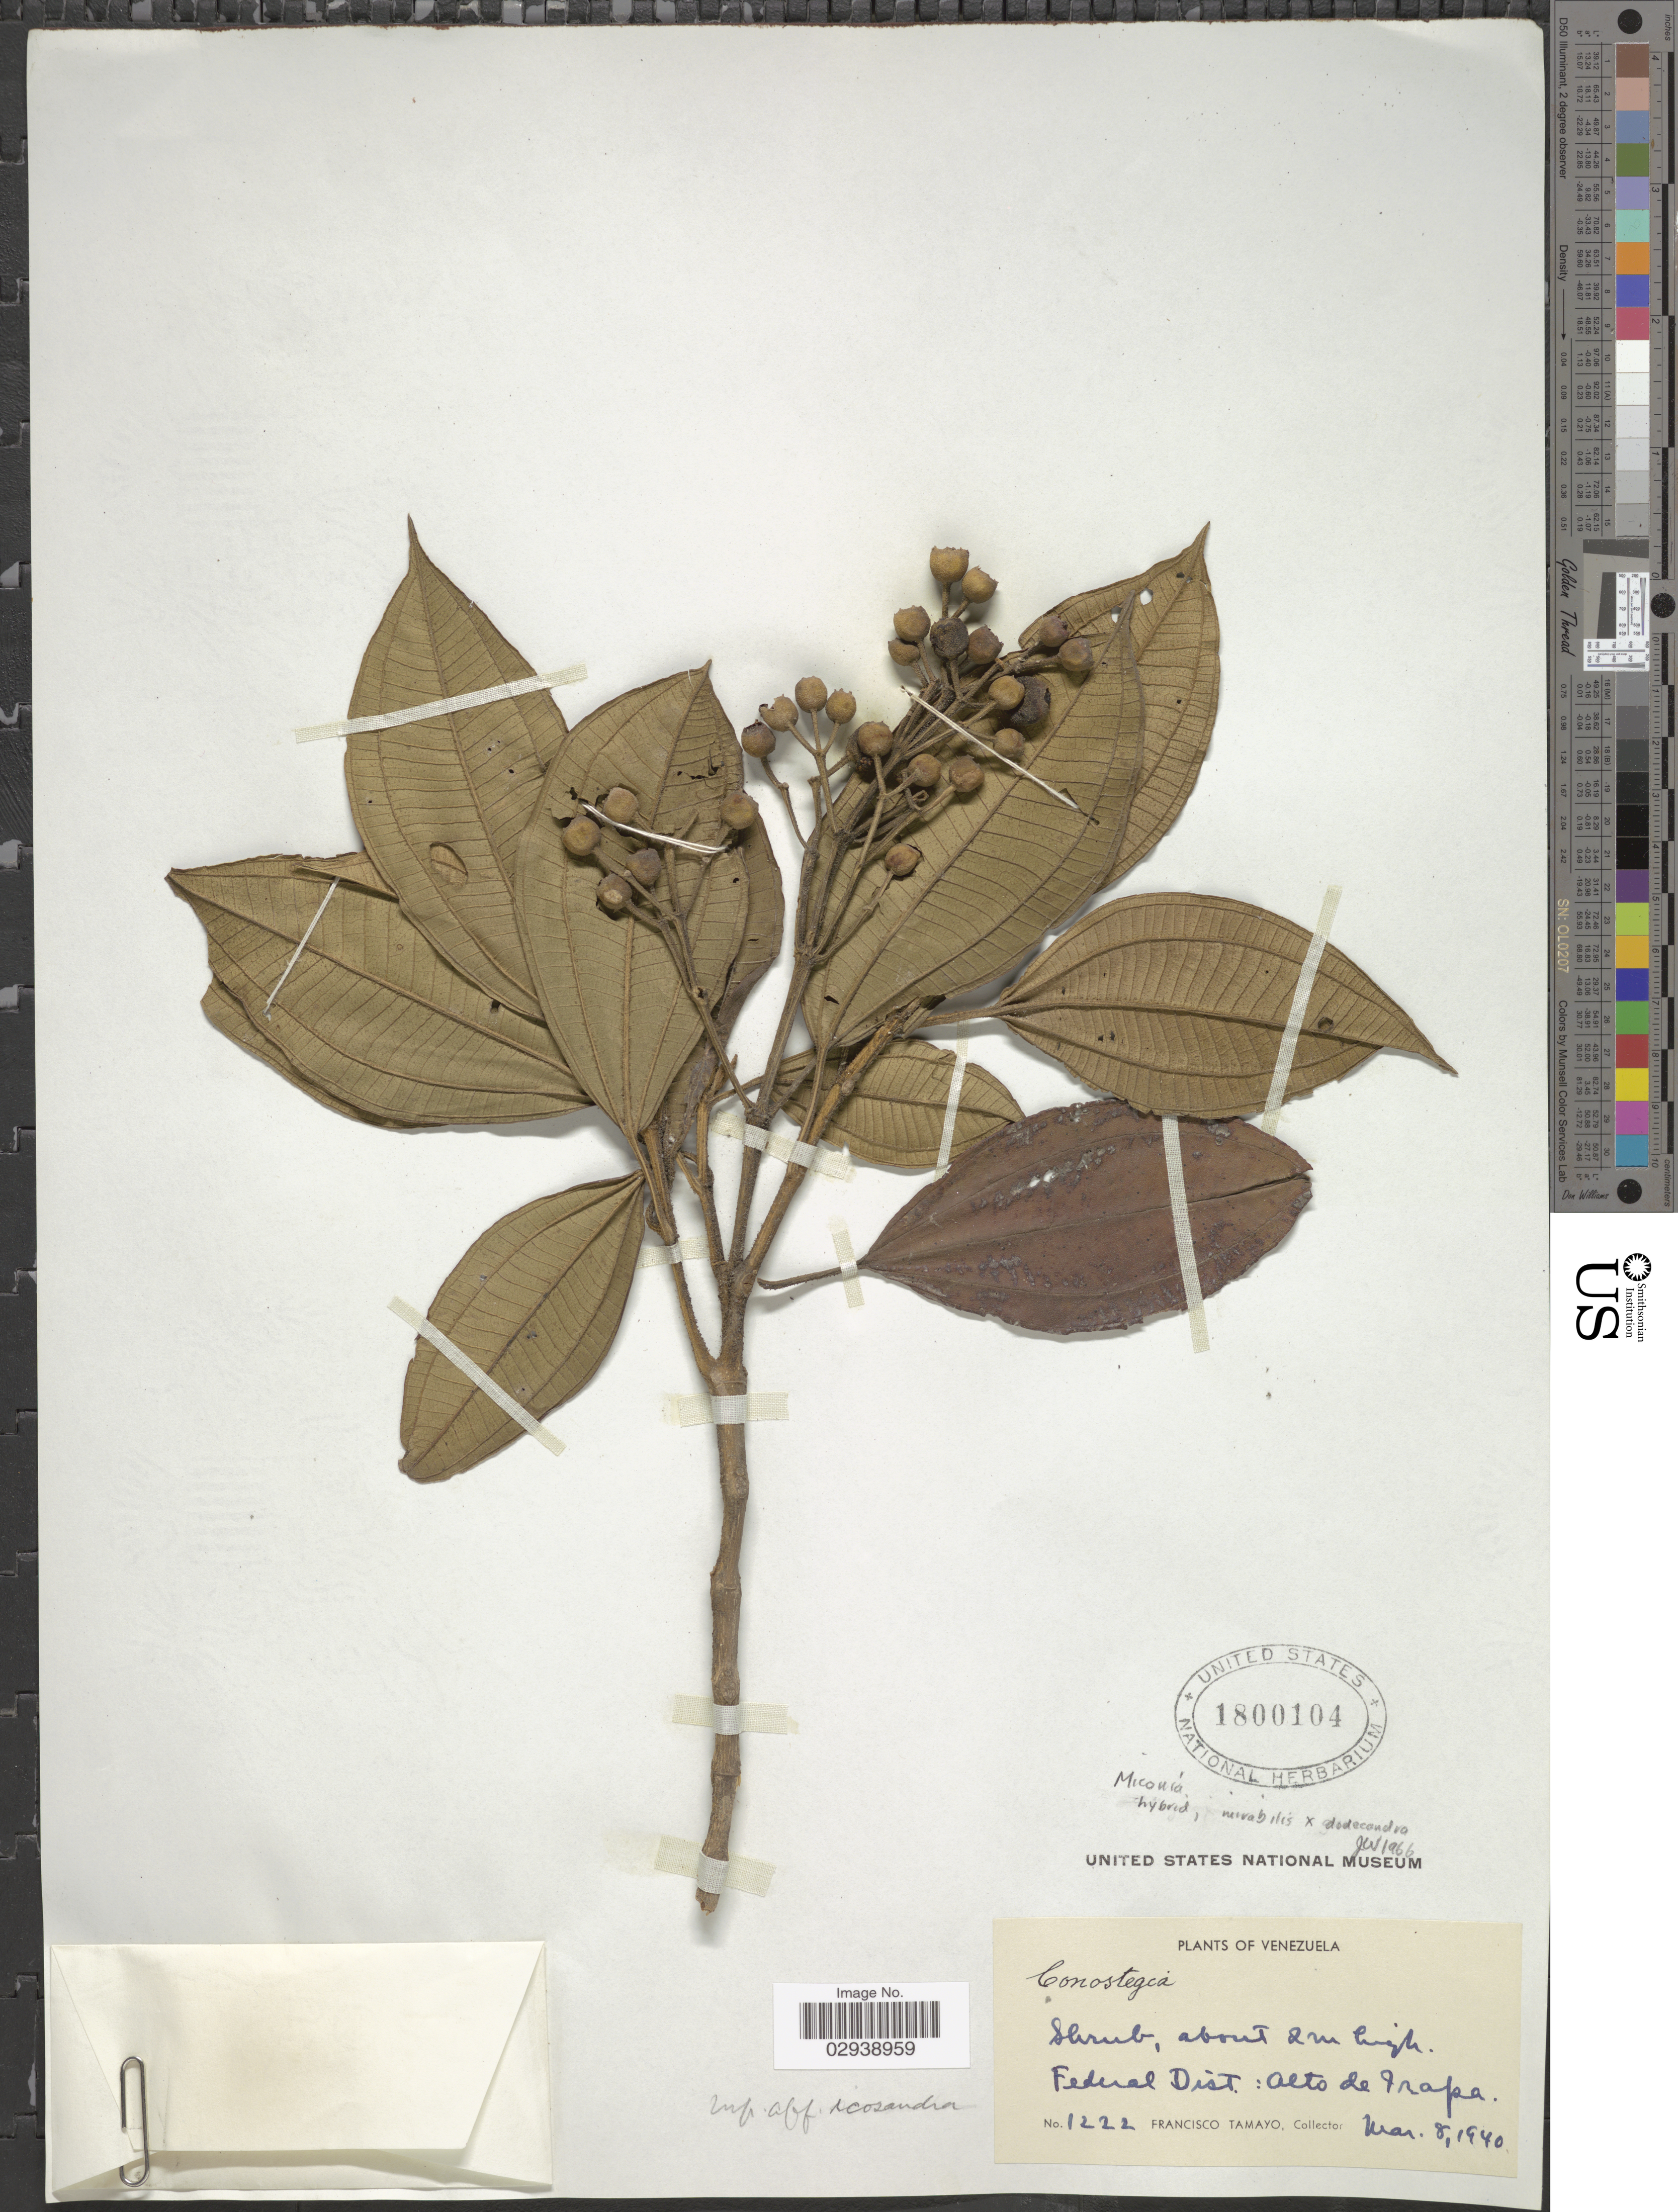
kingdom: Plantae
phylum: Tracheophyta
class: Magnoliopsida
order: Myrtales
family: Melastomataceae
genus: Miconia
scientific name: Miconia dodecandra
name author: Cogn.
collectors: F. Tamayo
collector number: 1222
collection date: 1940-03-08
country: Venezuela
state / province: Distrito Federal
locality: Federal Dist.: Alto de Irapa.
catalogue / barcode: US 1800104